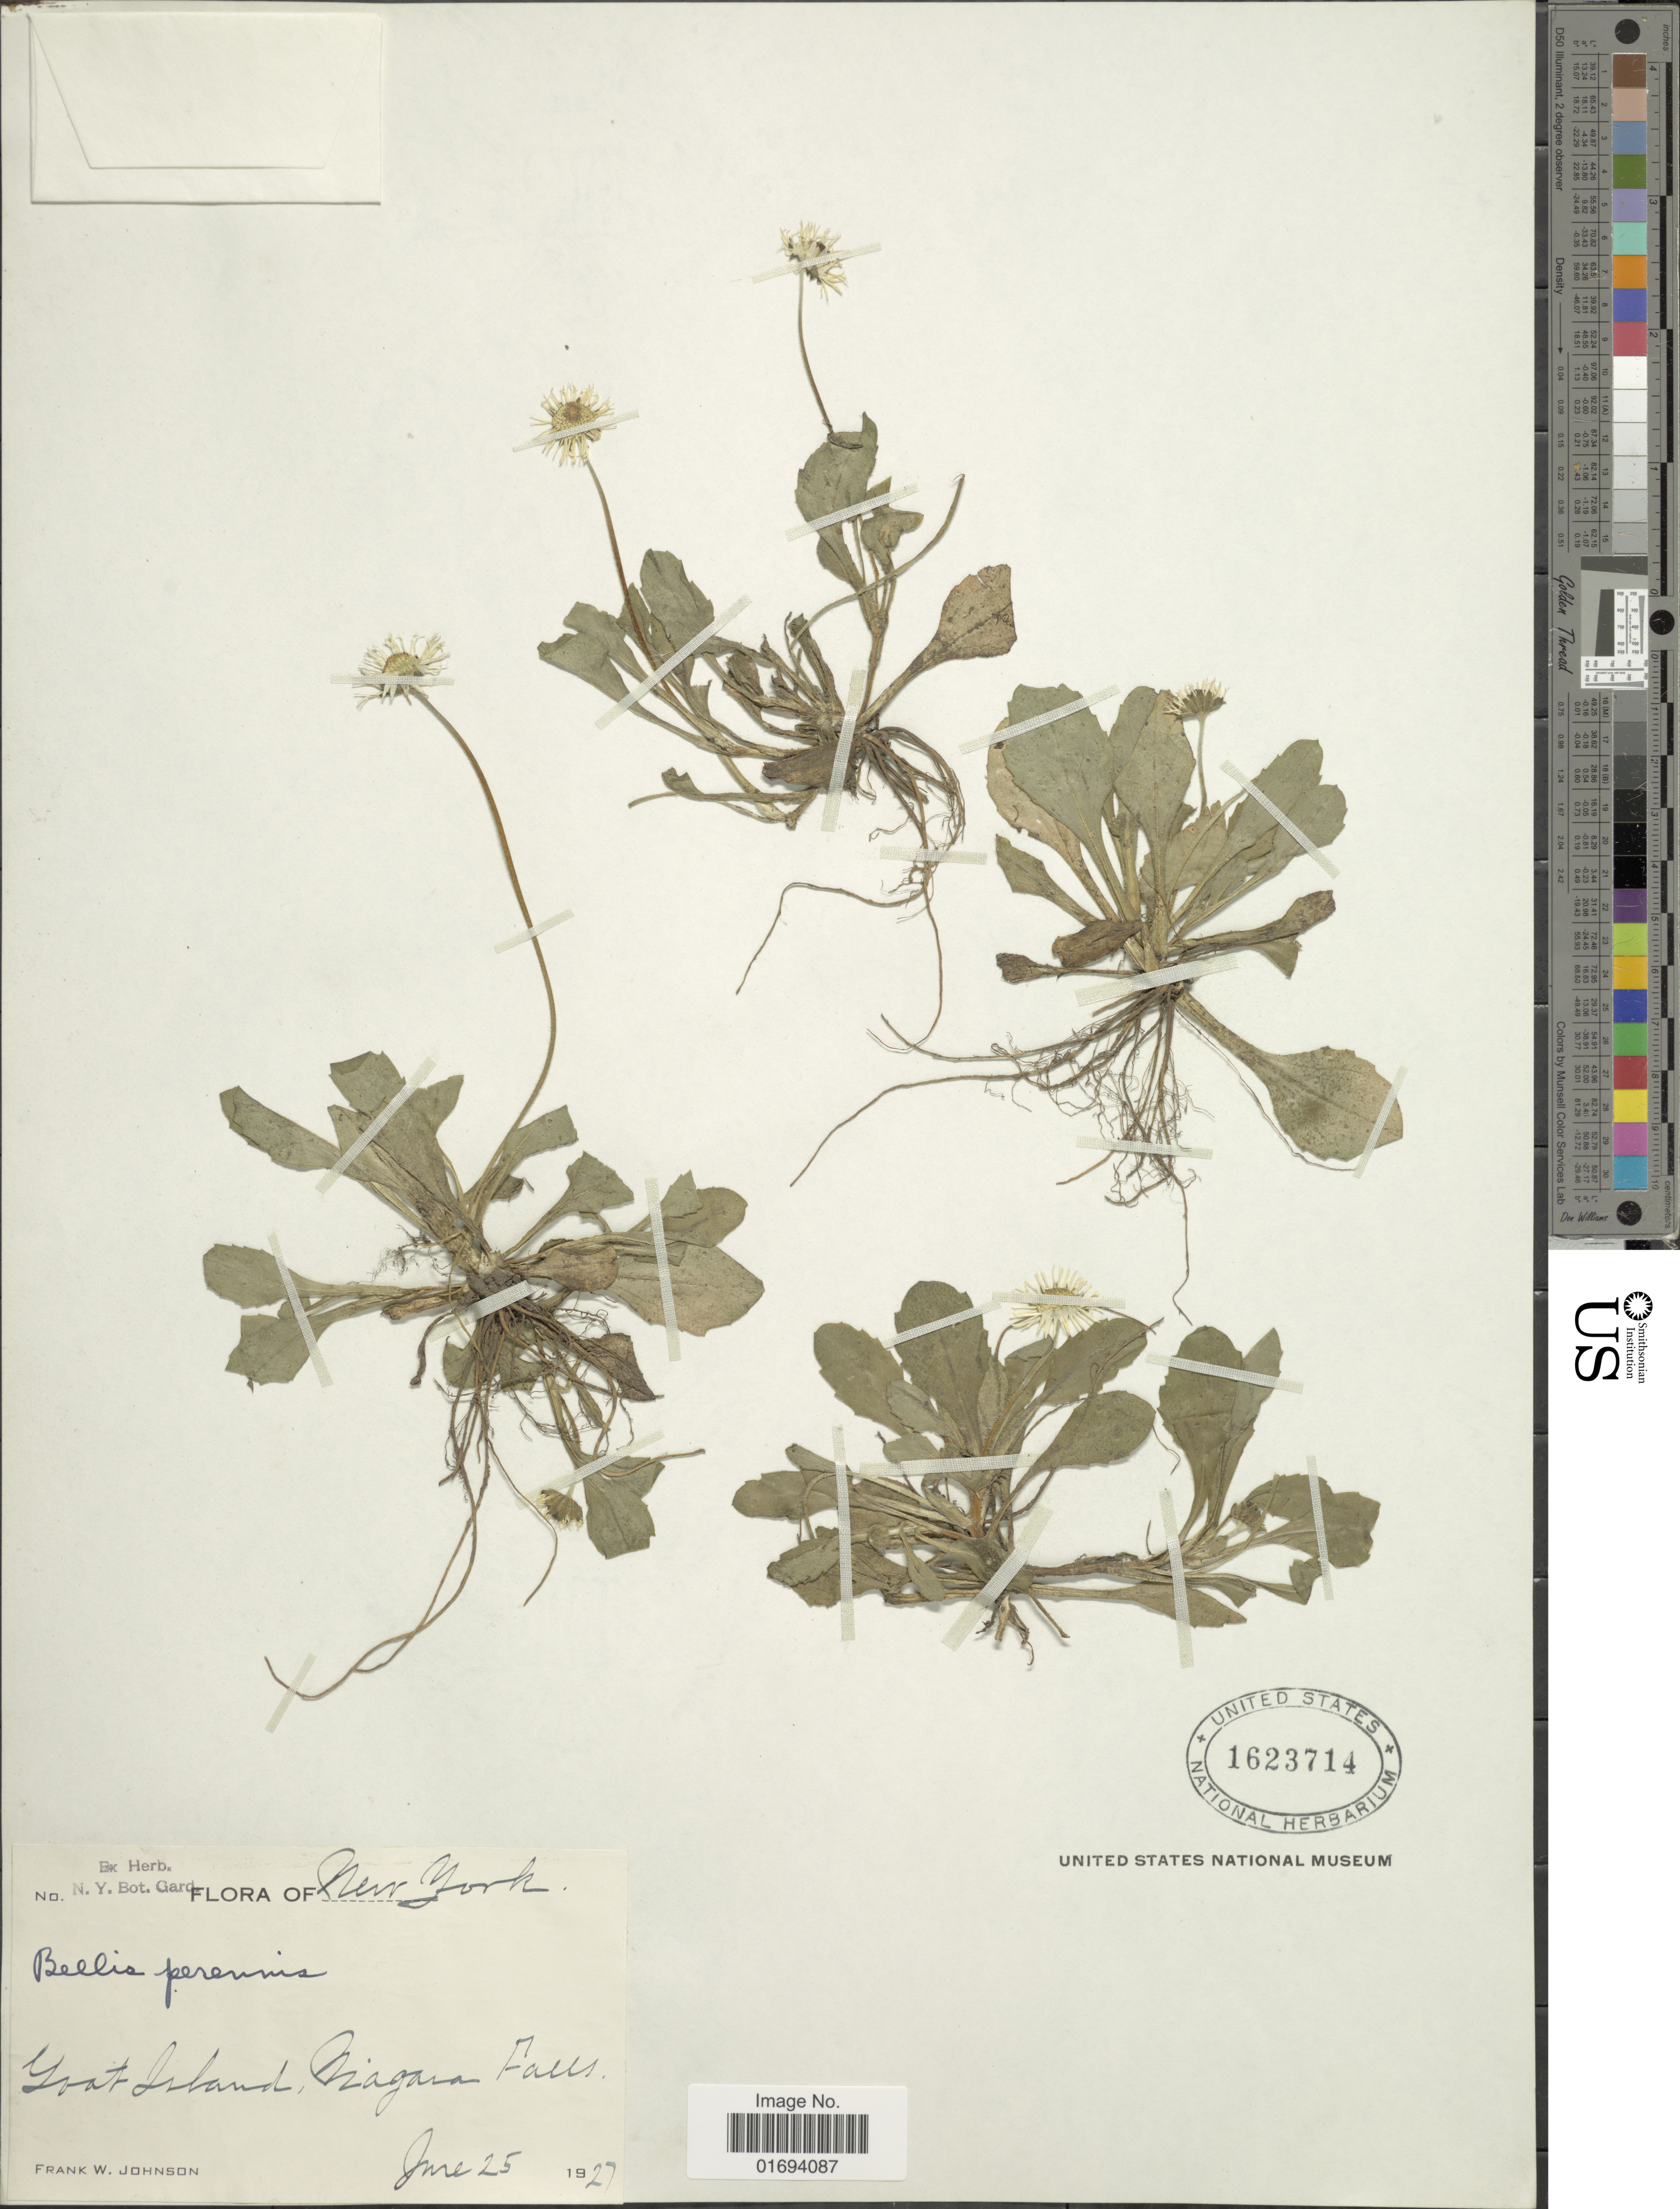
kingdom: Plantae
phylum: Tracheophyta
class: Magnoliopsida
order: Asterales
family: Asteraceae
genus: Bellis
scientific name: Bellis perennis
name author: L.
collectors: F. W. Johnson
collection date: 1927-06-25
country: United States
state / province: New York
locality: Goat Island, Niagara Falls.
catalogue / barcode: US 1623714